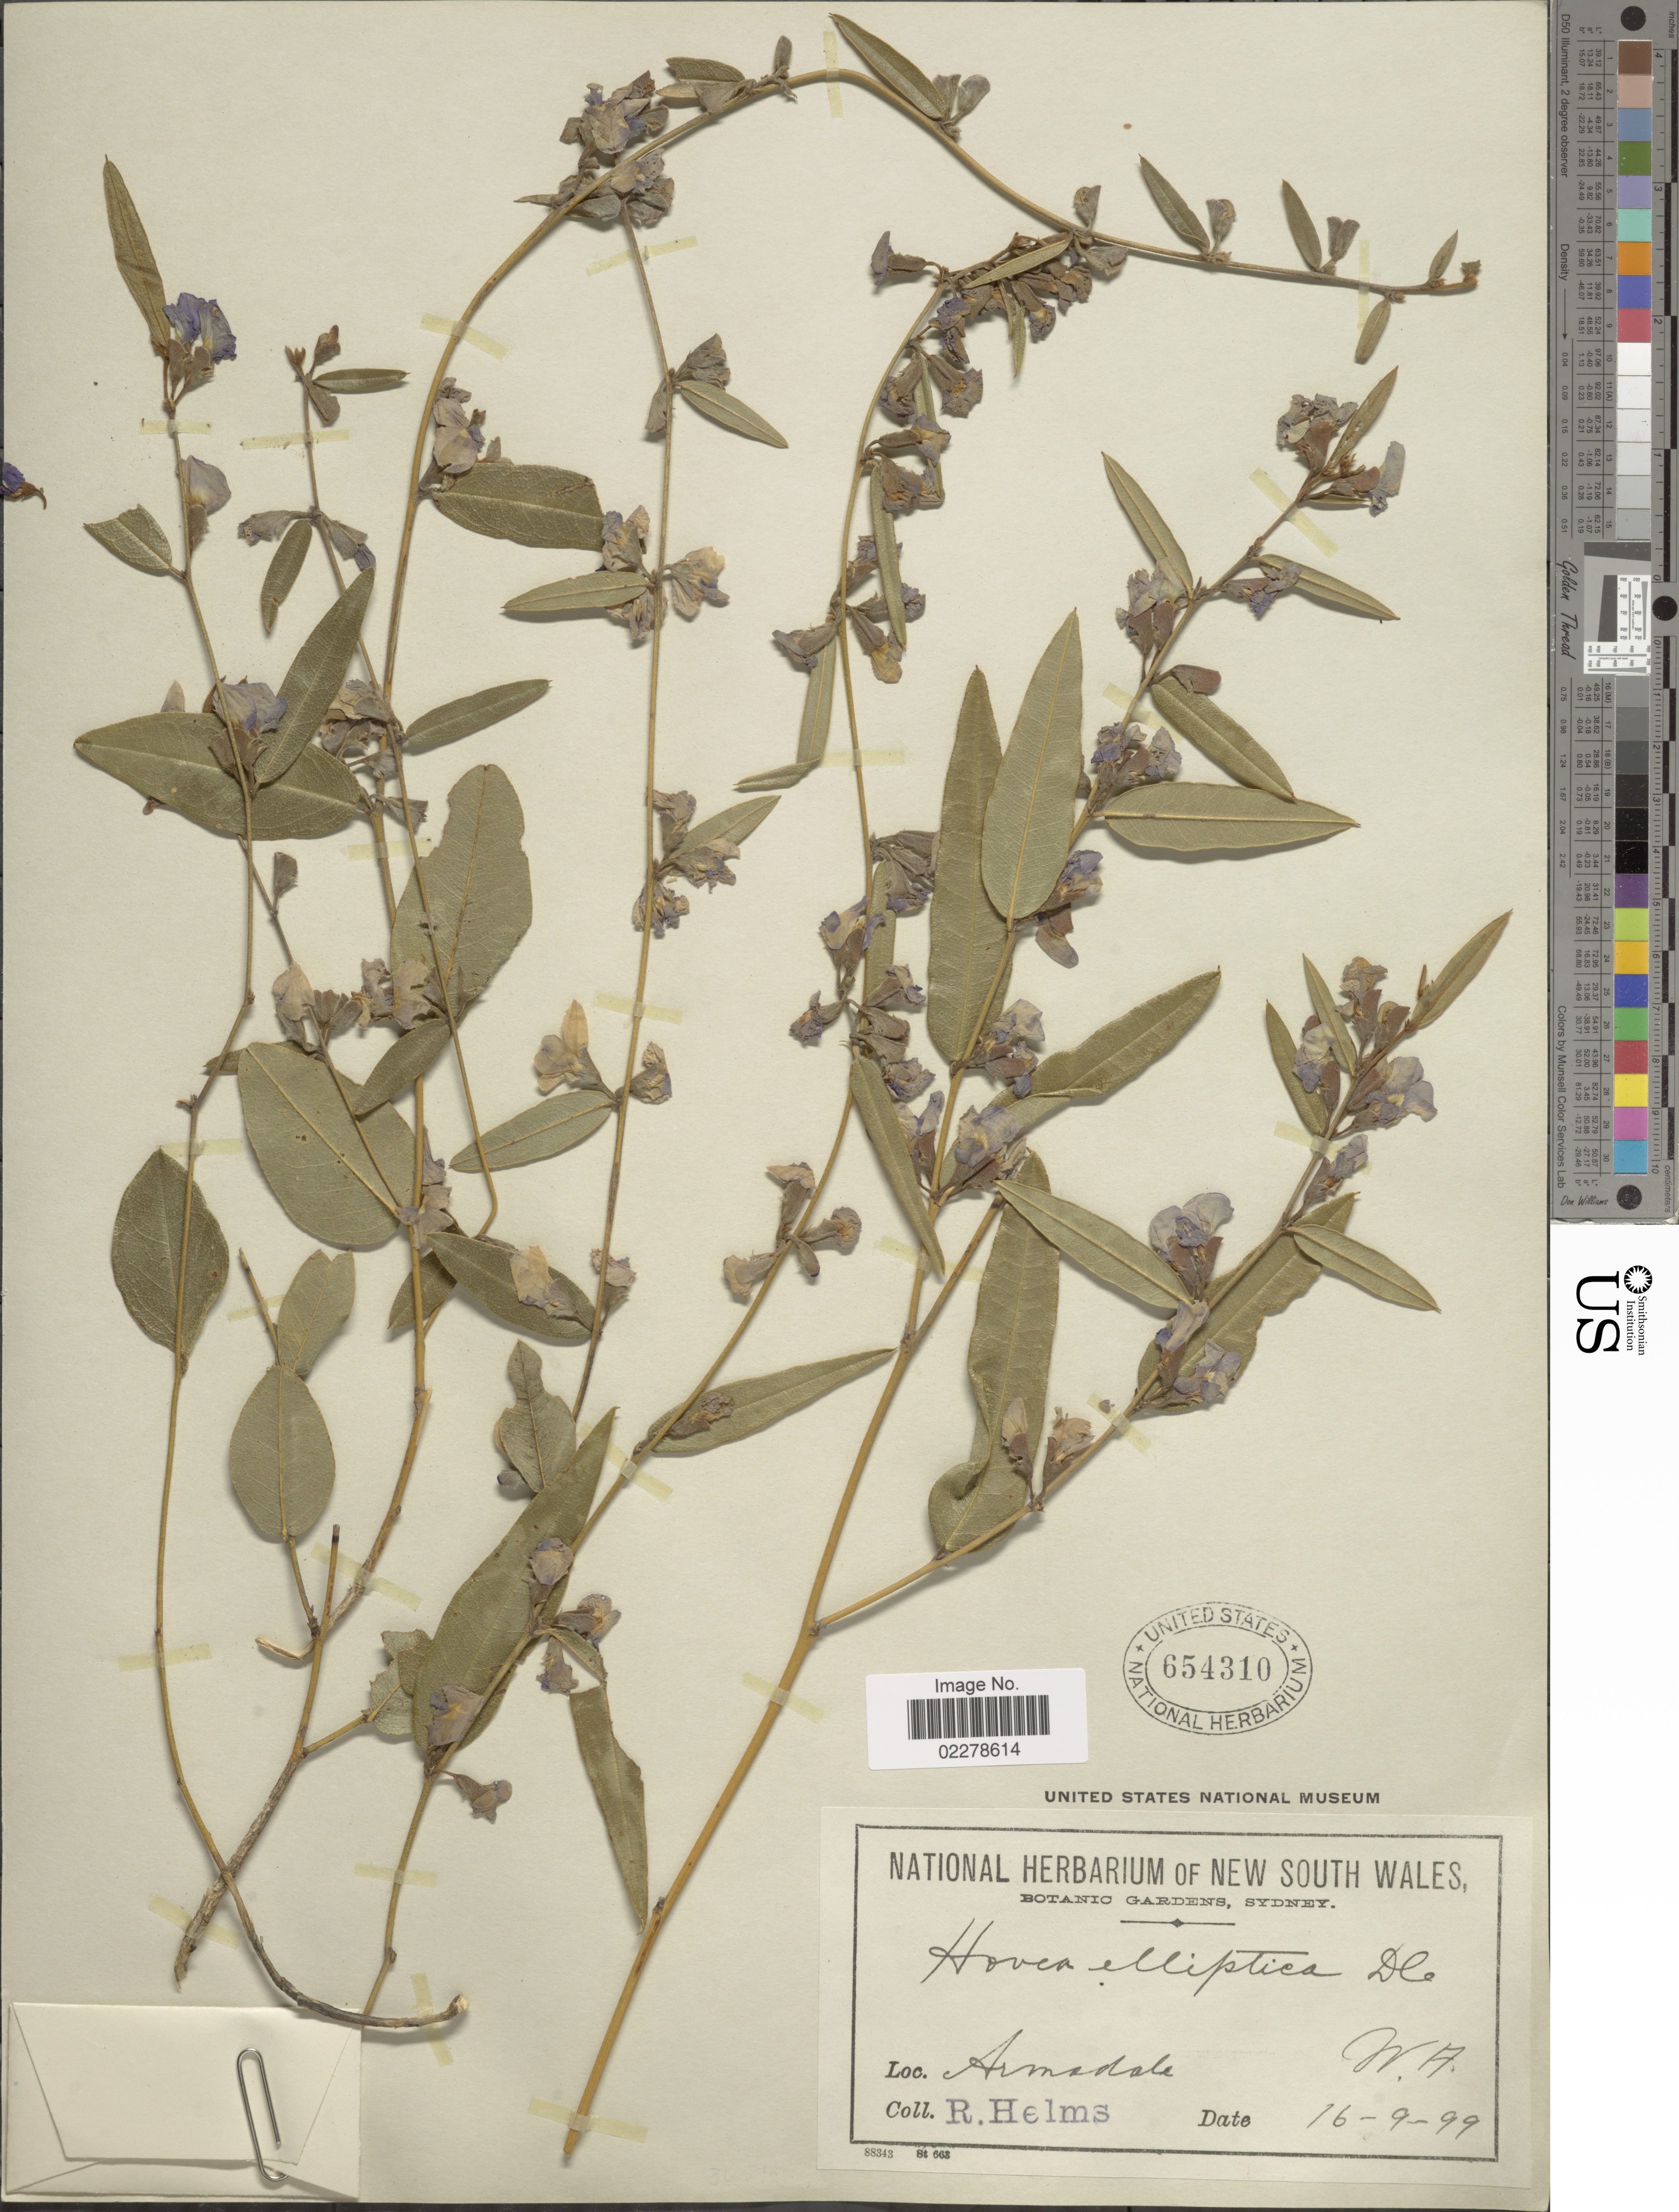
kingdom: Plantae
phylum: Tracheophyta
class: Magnoliopsida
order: Fabales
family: Fabaceae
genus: Hovea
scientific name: Hovea elliptica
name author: DC.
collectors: R. Helms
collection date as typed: Transcribed d/m/y: 16/9/99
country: Australia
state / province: Western Australia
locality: Armadale. W.A.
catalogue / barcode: US 654310